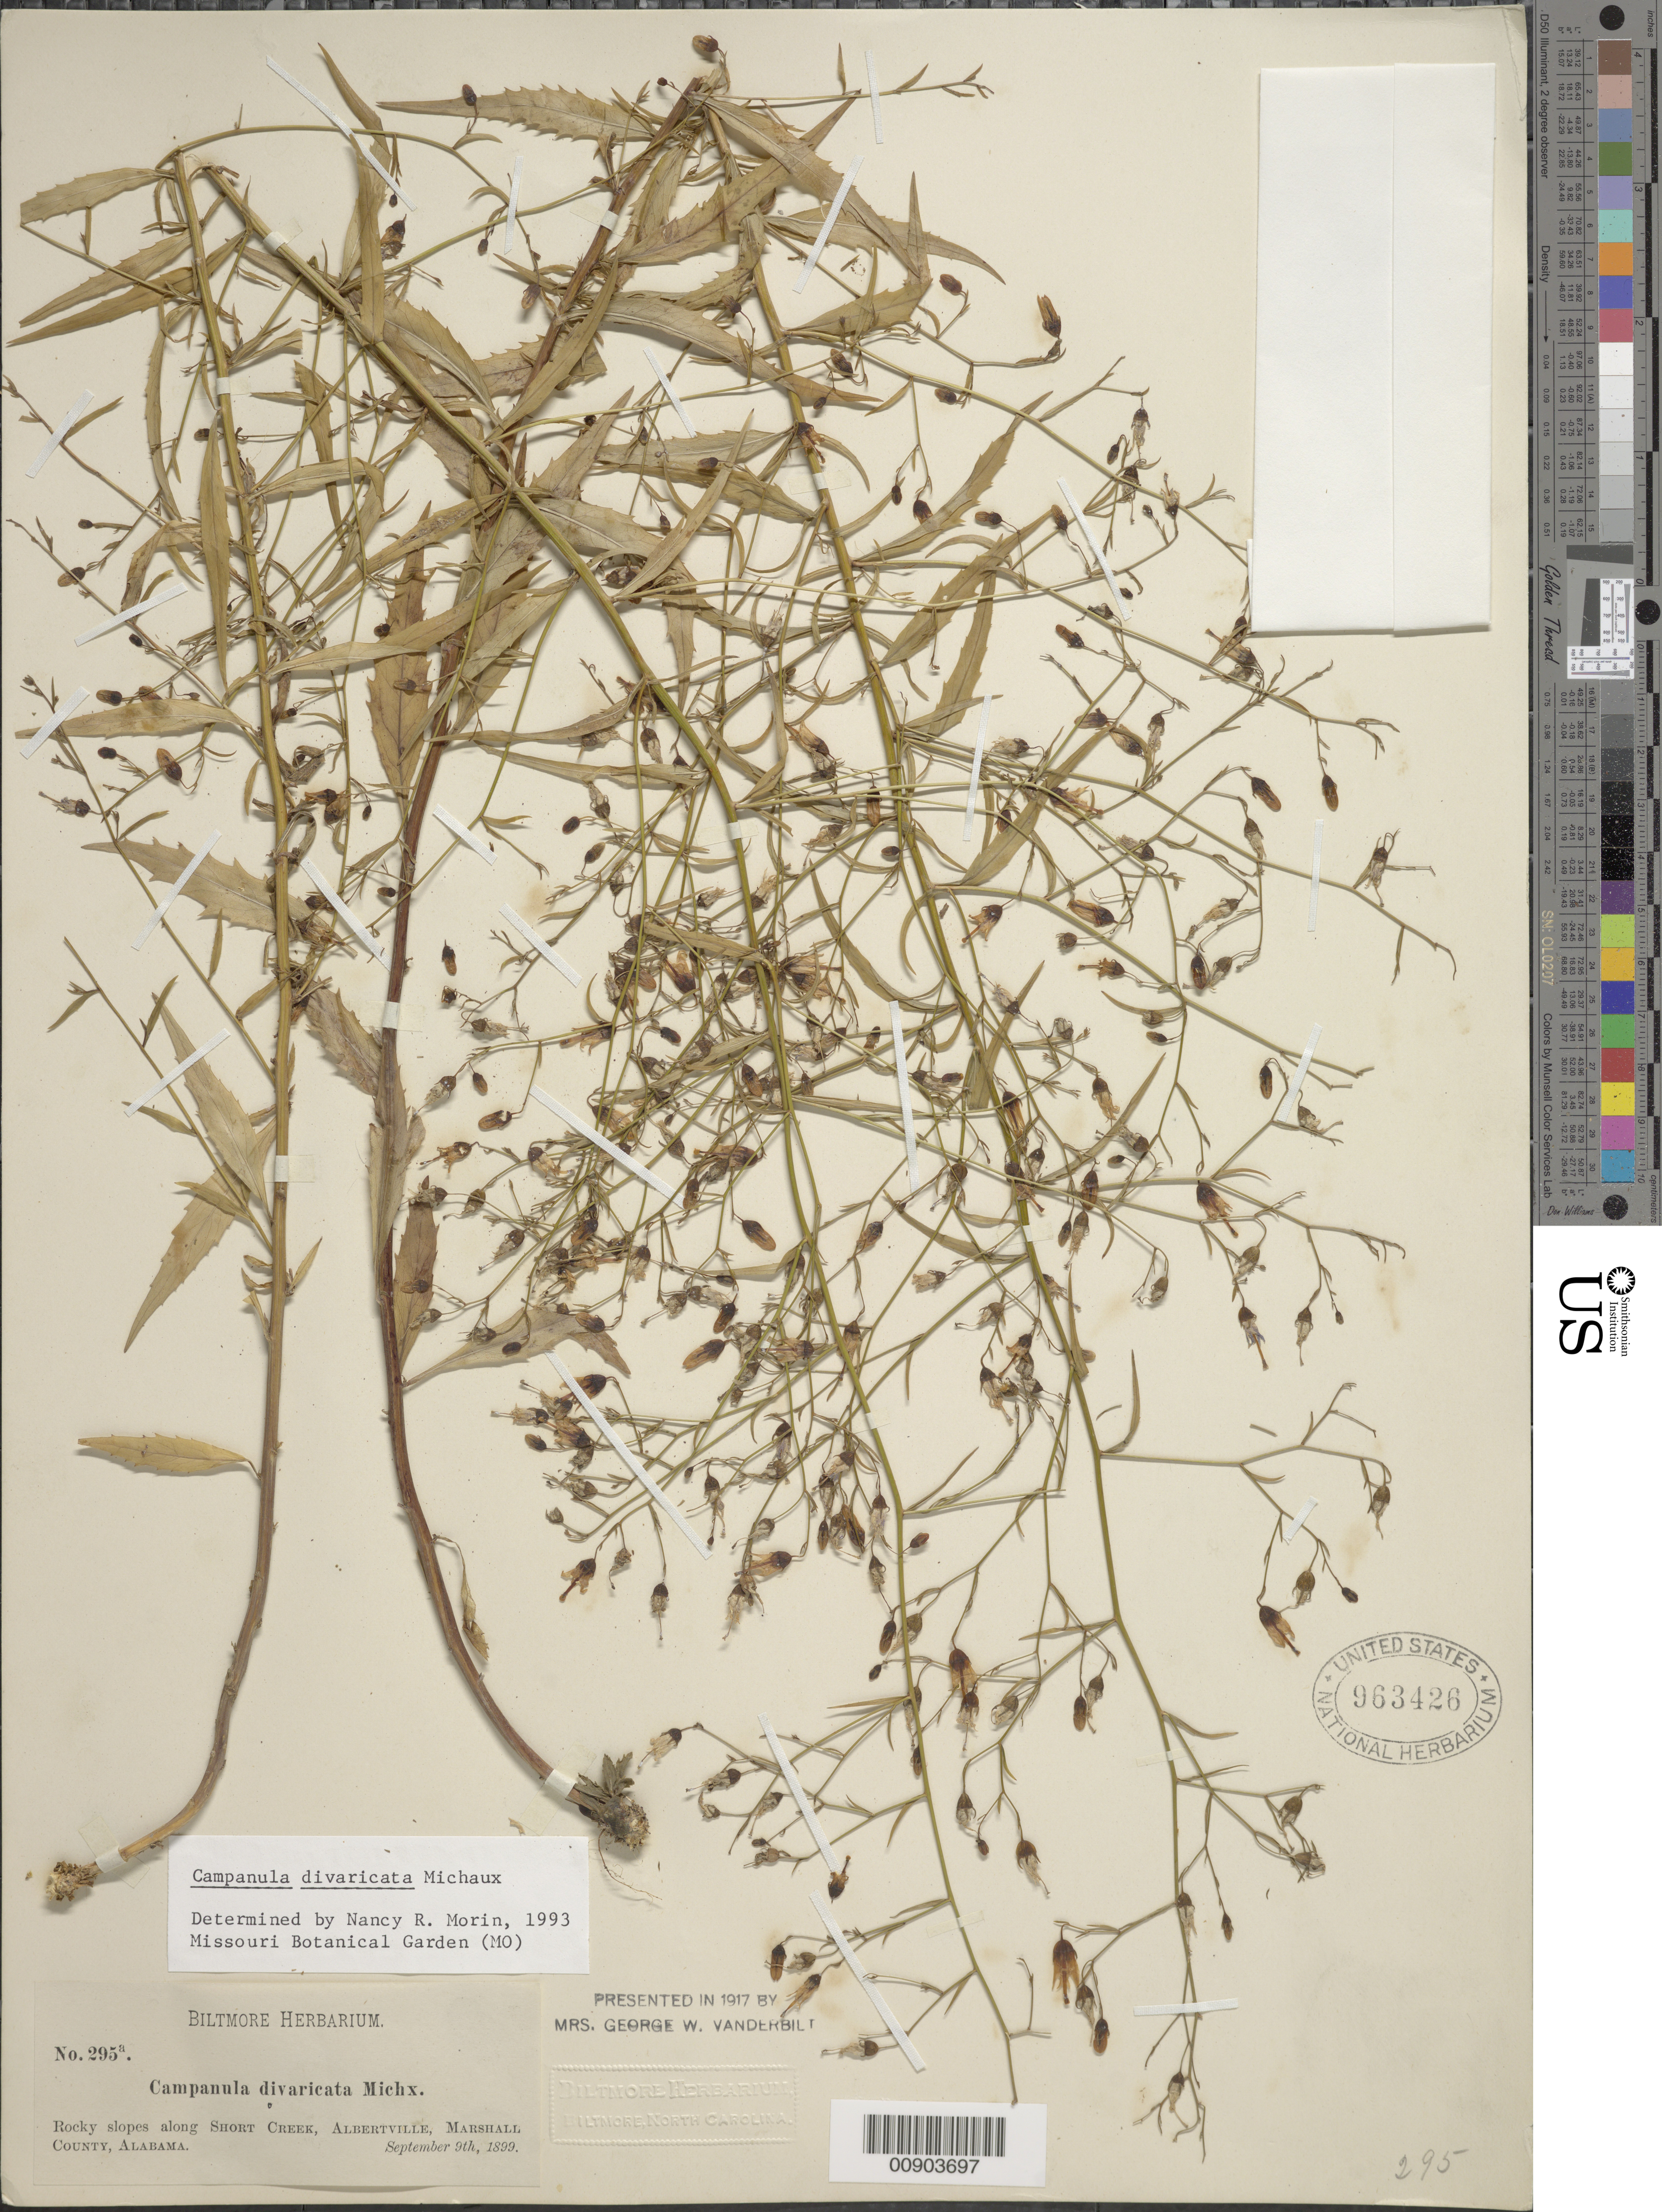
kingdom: Plantae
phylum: Tracheophyta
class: Magnoliopsida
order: Asterales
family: Campanulaceae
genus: Campanula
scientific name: Campanula divaricata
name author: Michx.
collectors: ex herb. Biltmore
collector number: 295a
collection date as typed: September 9, 1899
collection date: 1899-09-09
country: United States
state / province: Alabama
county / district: Marshall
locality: Short Creek, Albertsville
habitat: Rocky slopes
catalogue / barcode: US 963426